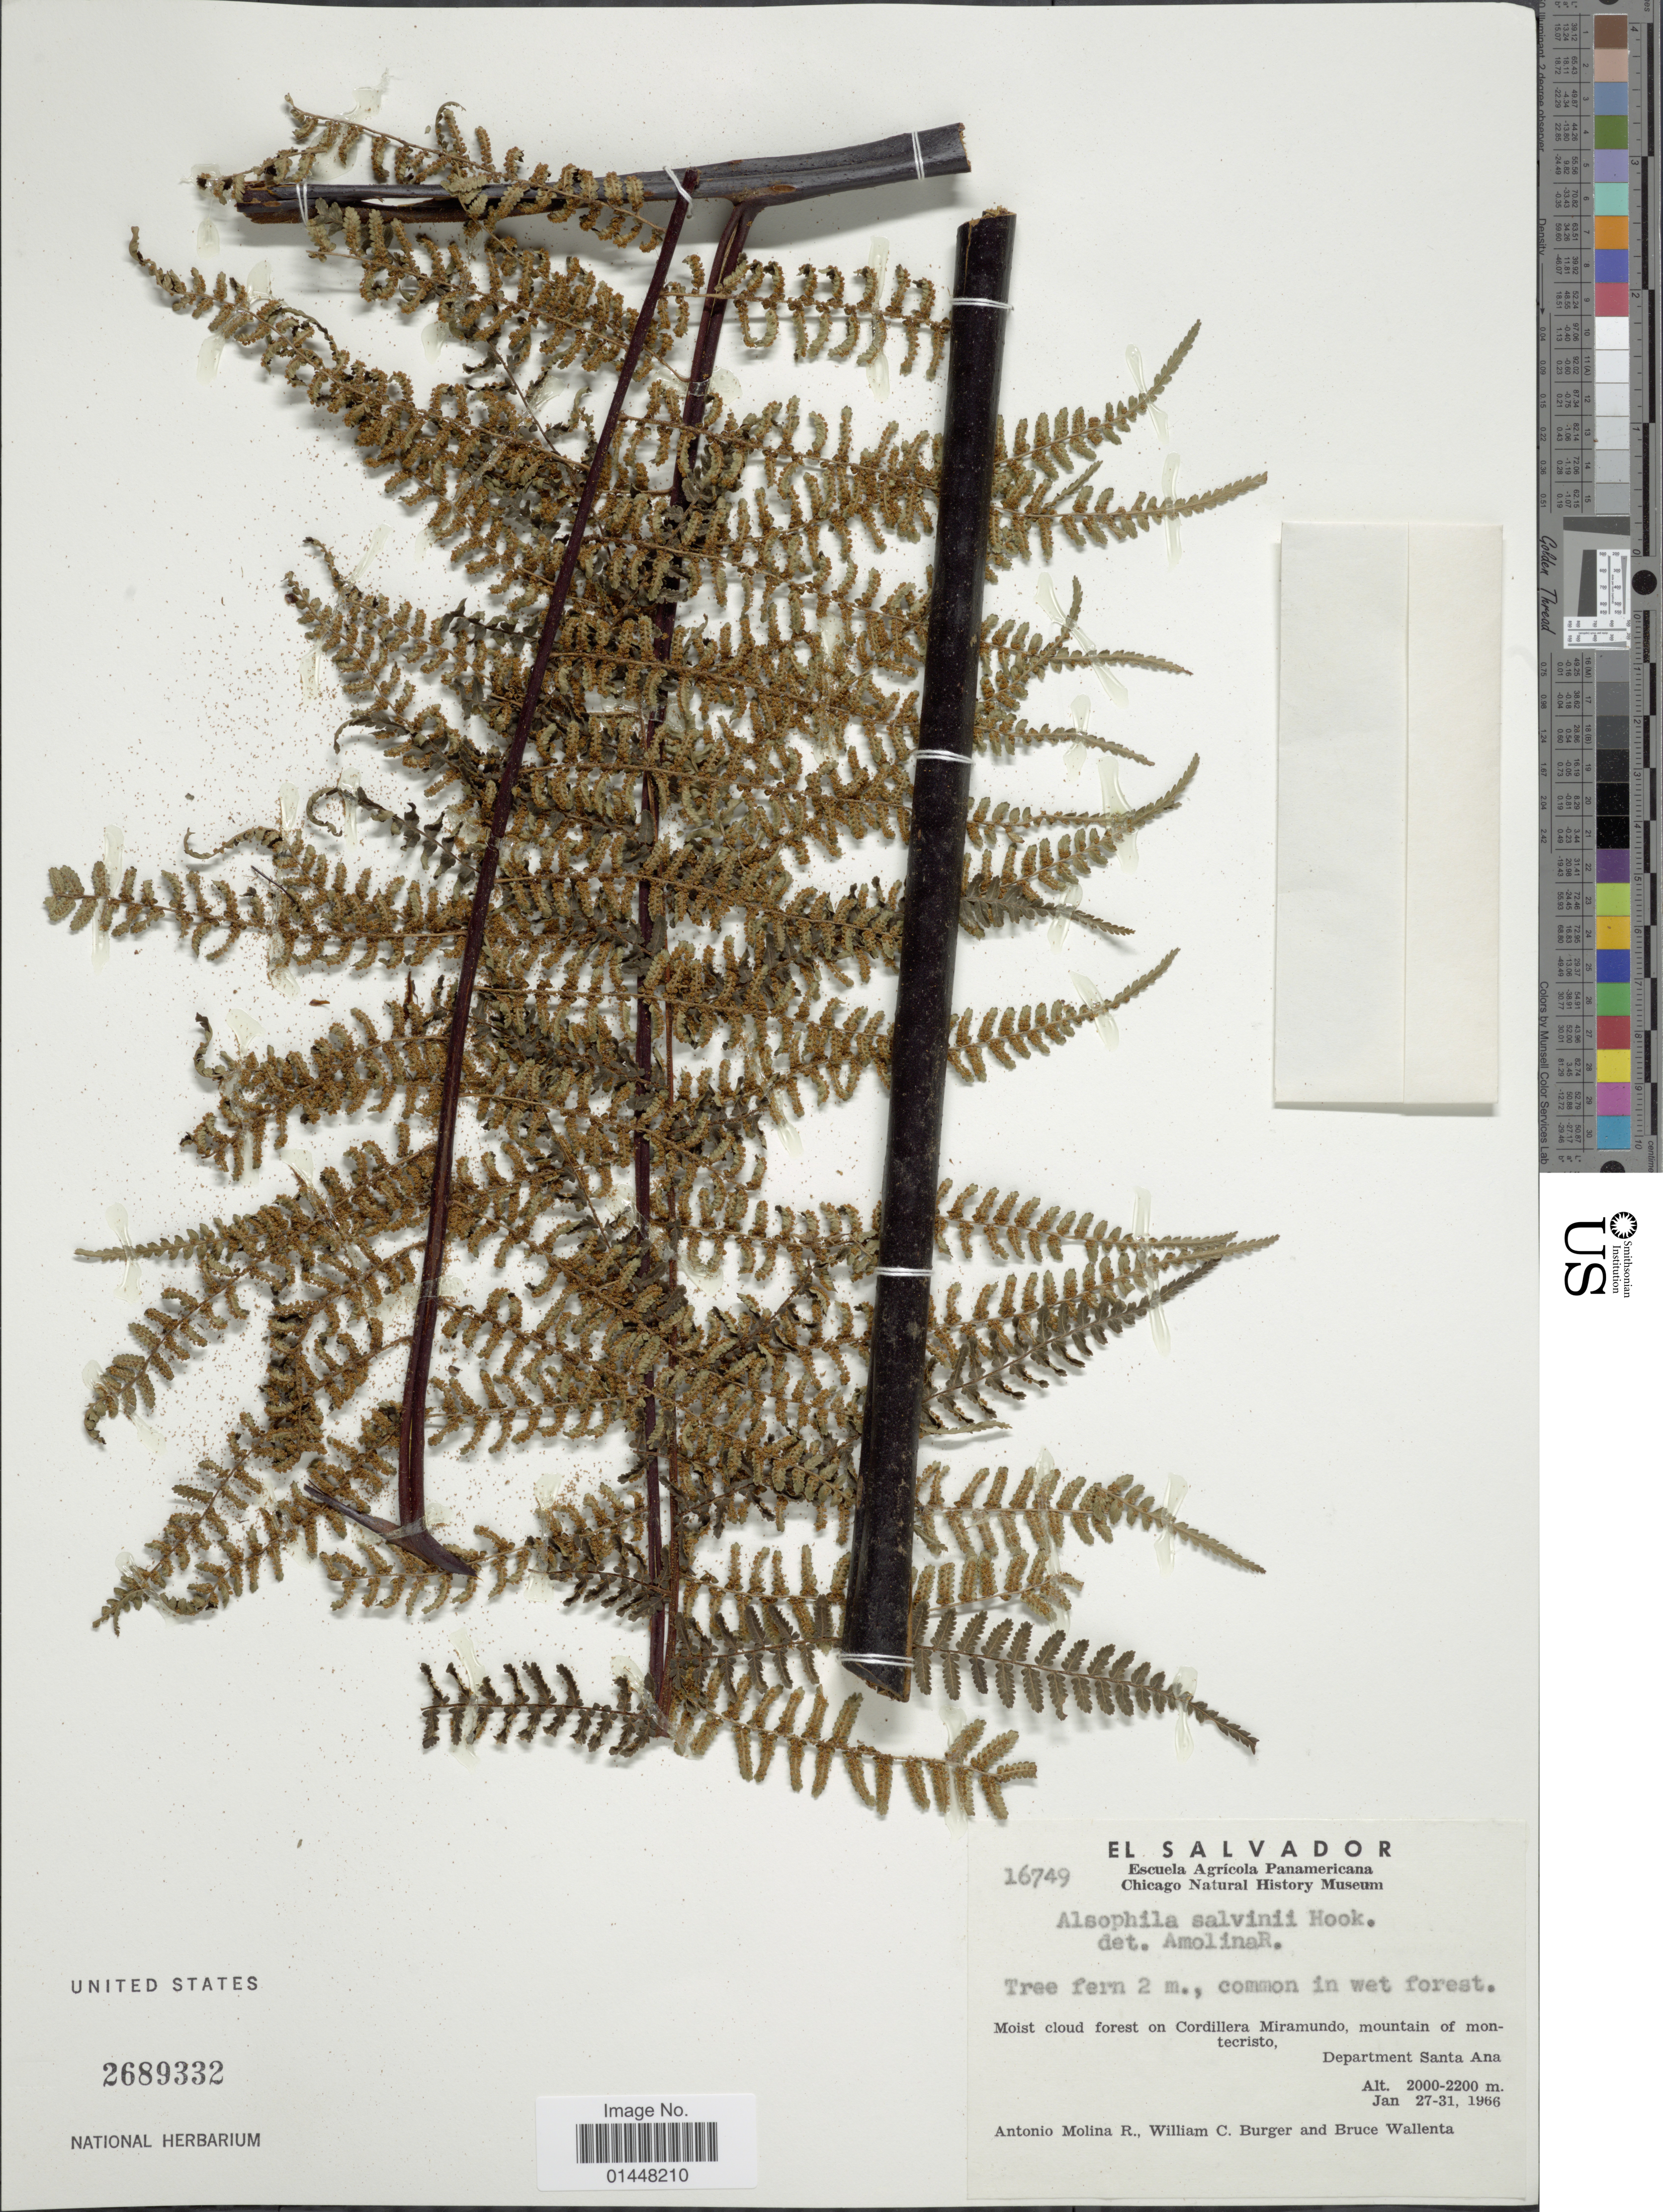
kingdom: Plantae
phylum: Tracheophyta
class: Polypodiopsida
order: Cyatheales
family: Cyatheaceae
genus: Gymnosphaera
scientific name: Gymnosphaera salvinii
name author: (Hook.)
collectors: A. Molina R., W. Burger & B. Wallenta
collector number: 16749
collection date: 1966-01-27/1966-01-31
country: El Salvador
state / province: Santa Ana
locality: Moist cloud forest on Cordillera Miramundo, mountain of montecristo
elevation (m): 2000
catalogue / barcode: US 2689332